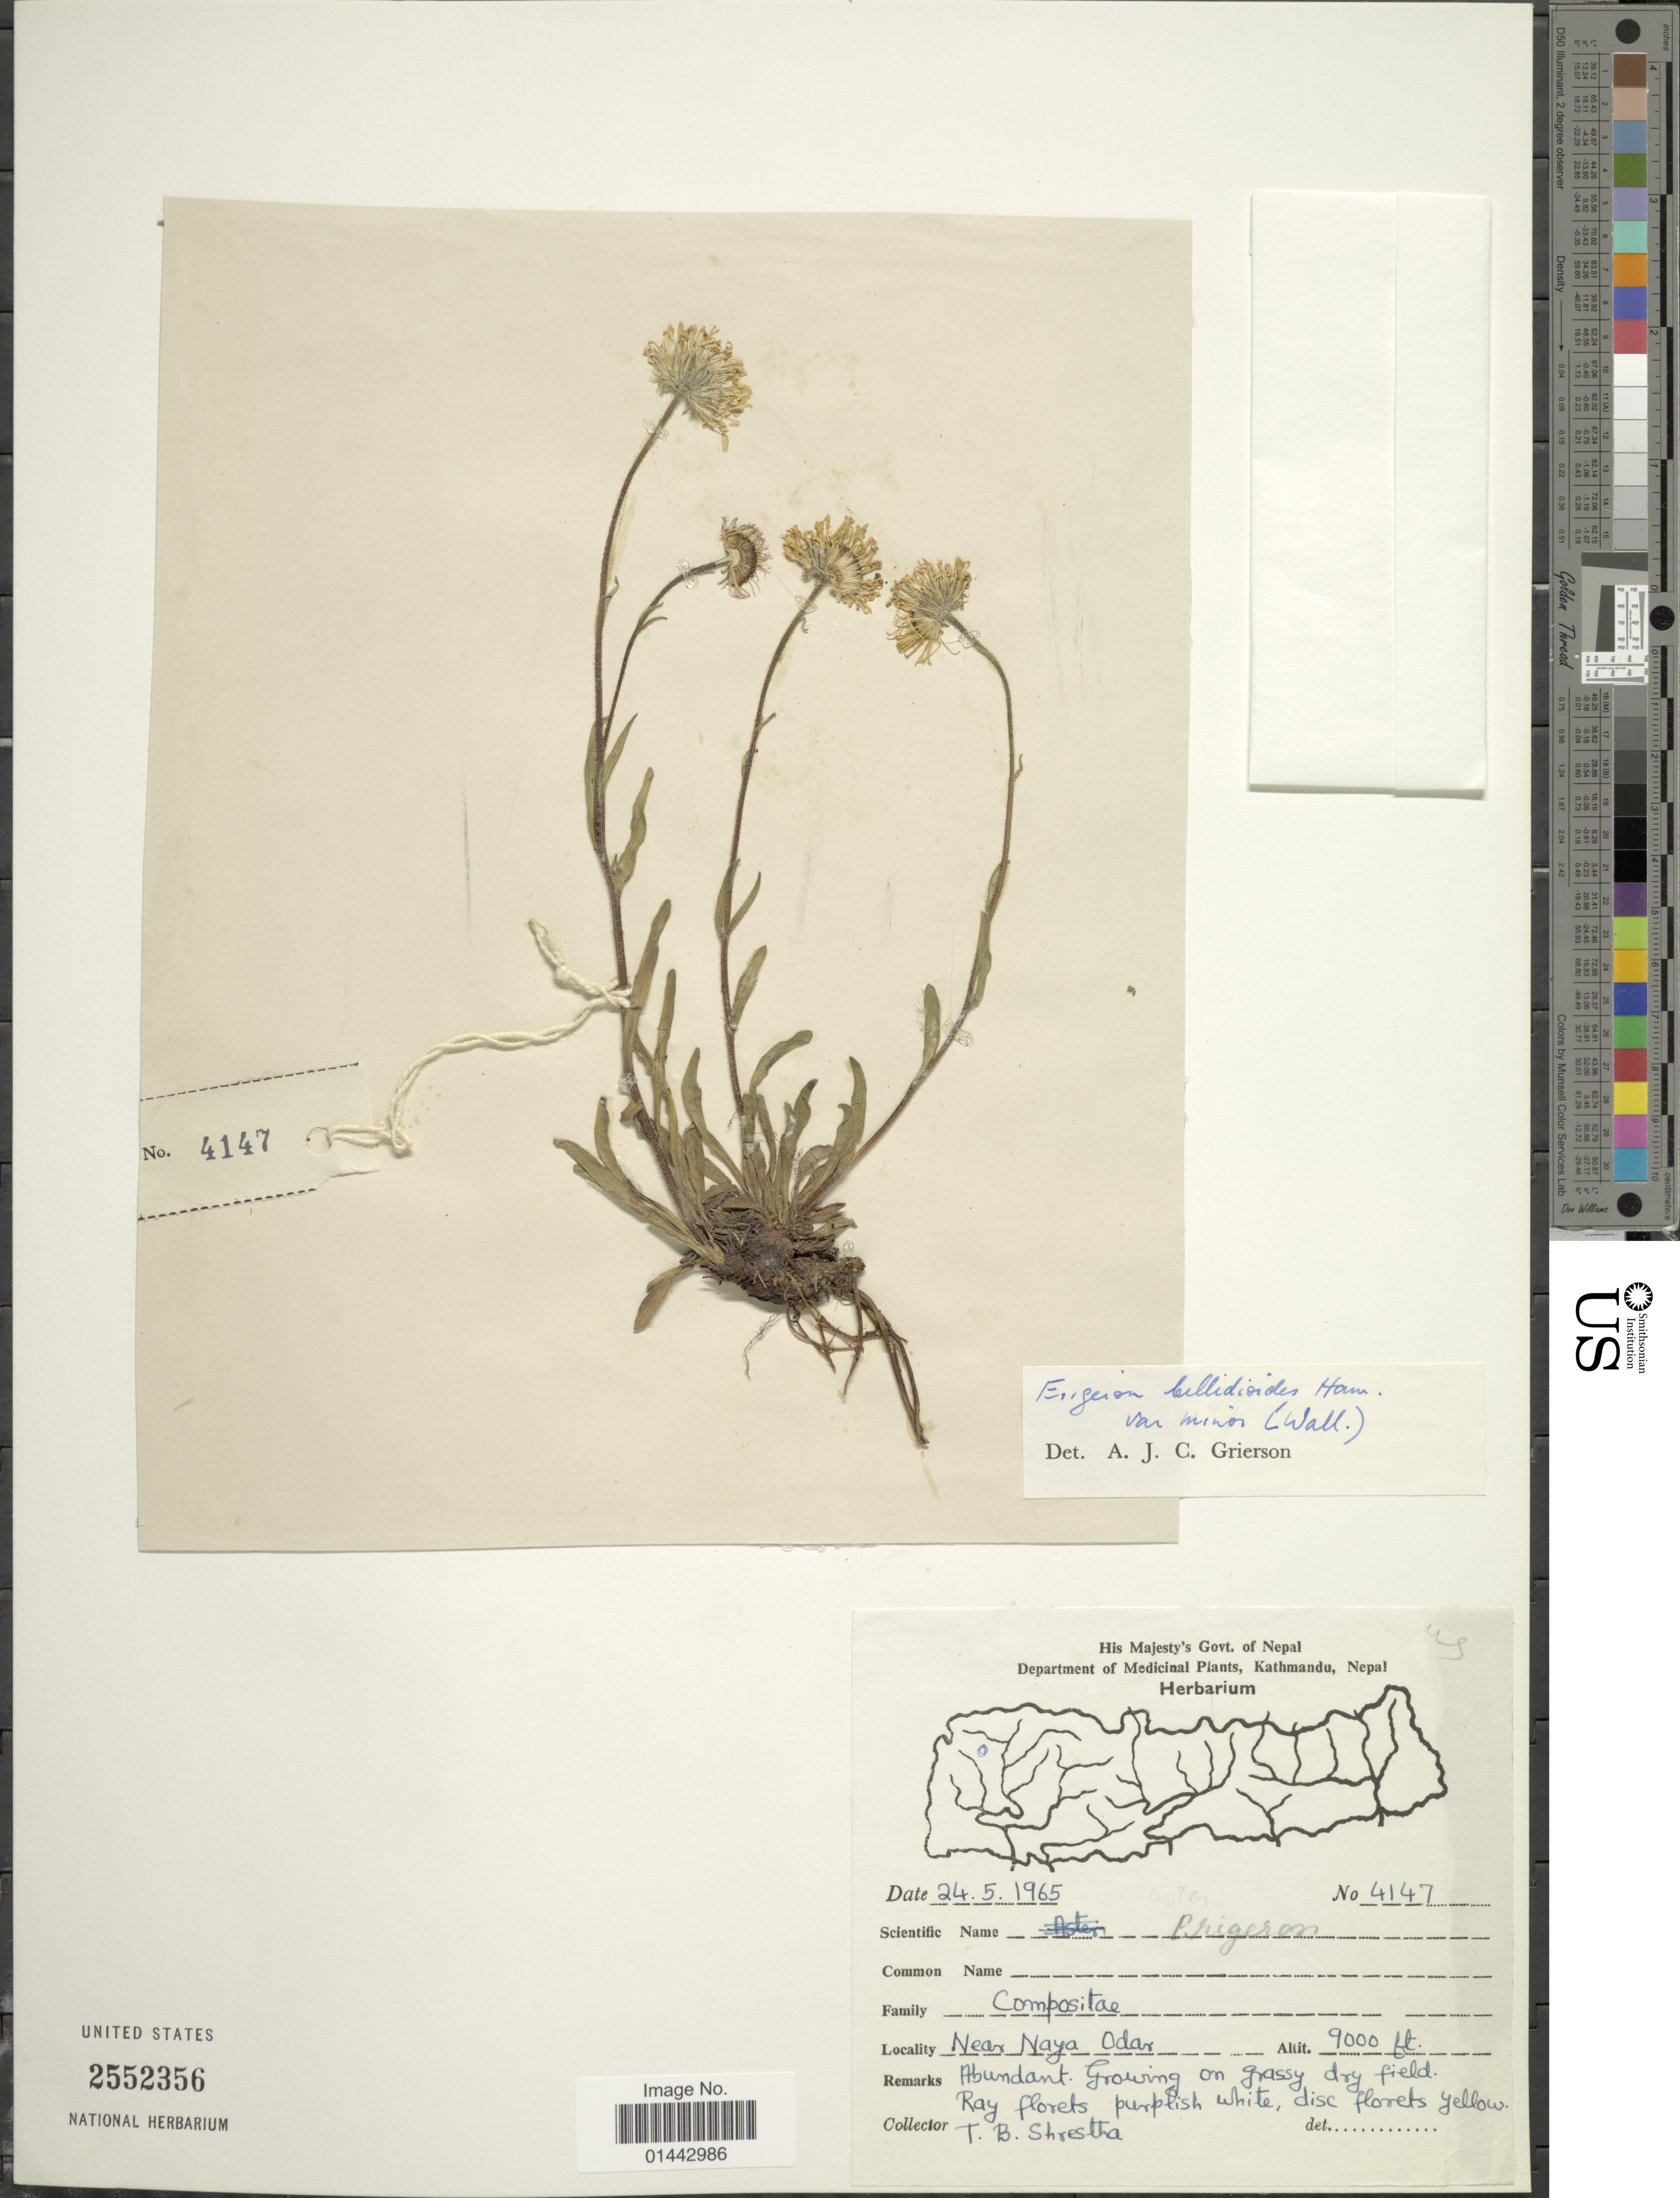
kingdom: Plantae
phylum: Tracheophyta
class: Magnoliopsida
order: Asterales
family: Asteraceae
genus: Erigeron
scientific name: Erigeron bellioides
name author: DC.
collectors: T. B. Shrestha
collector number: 4147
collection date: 1965-05-24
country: Nepal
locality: Near Naya Odar, on grassy dry field.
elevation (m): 2743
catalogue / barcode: US 2552356